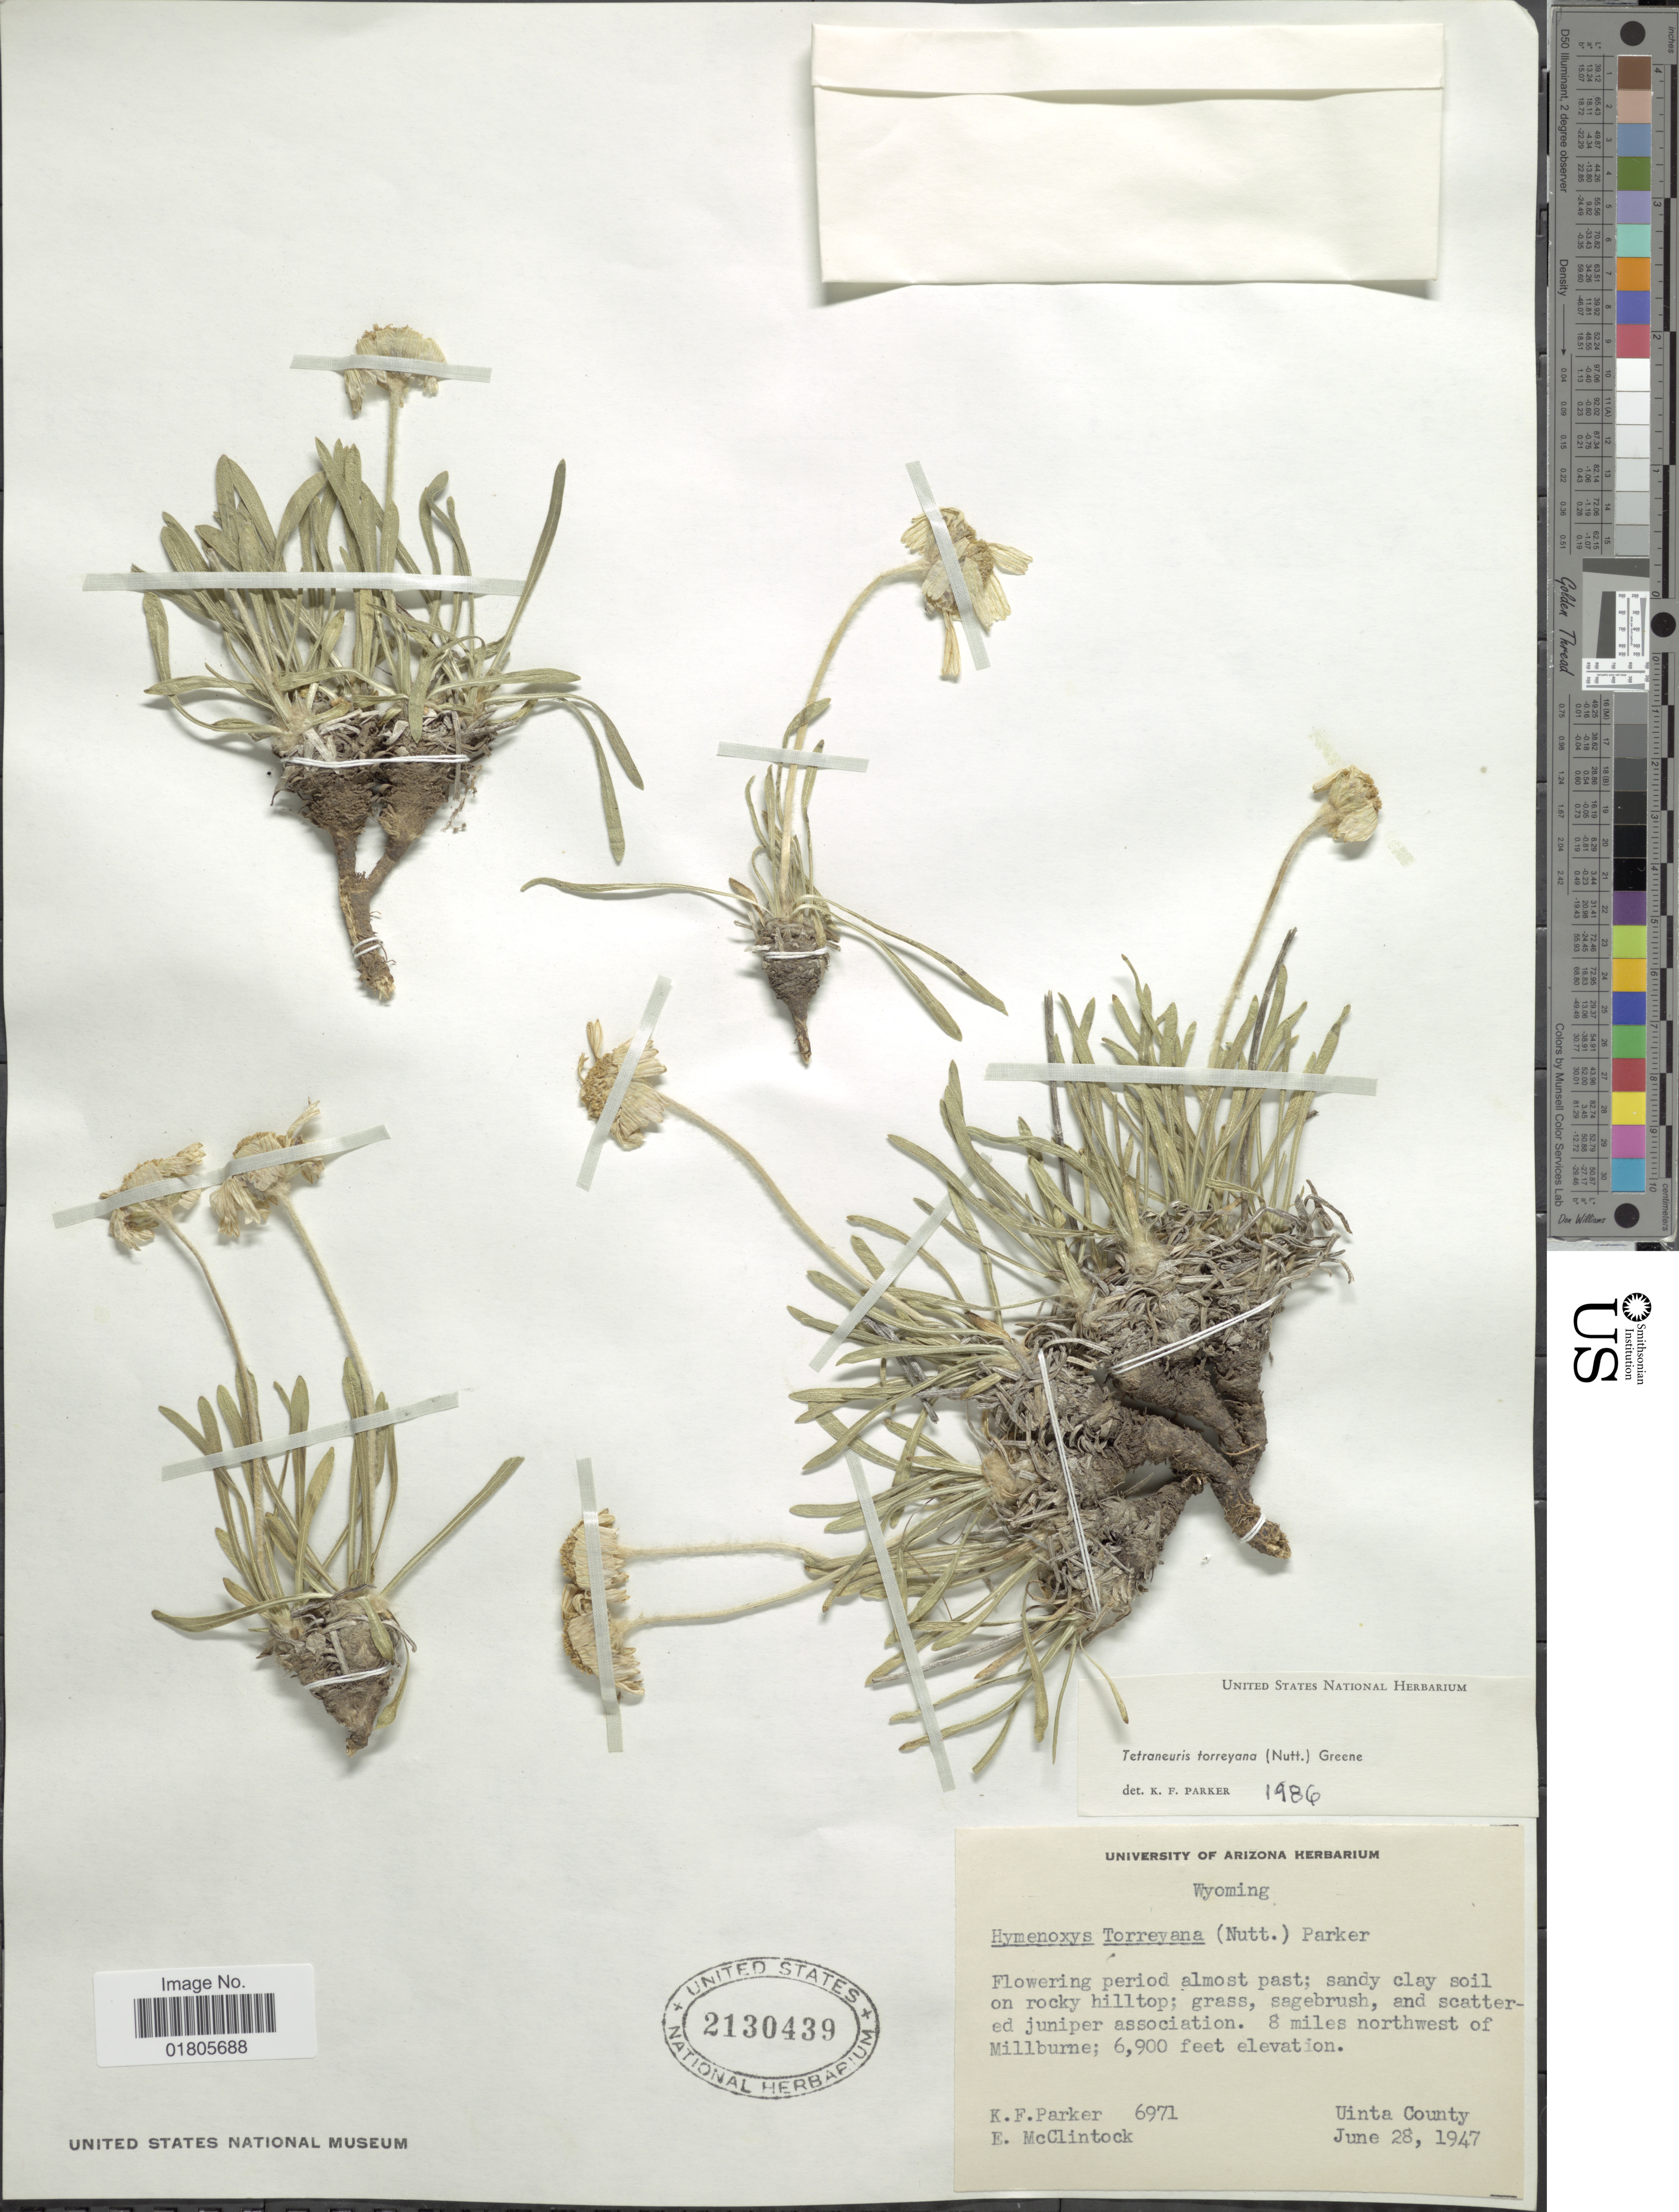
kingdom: Plantae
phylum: Tracheophyta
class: Magnoliopsida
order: Asterales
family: Asteraceae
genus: Actinea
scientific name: Actinea torreyana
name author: (Nutt.) J.F. Macbr.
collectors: K. F. Parker & E. McClintock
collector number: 6971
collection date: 1947-06-28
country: United States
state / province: Wyoming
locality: Uinta County. 8 miles northwest of Millburne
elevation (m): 2103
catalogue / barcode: US 2130439